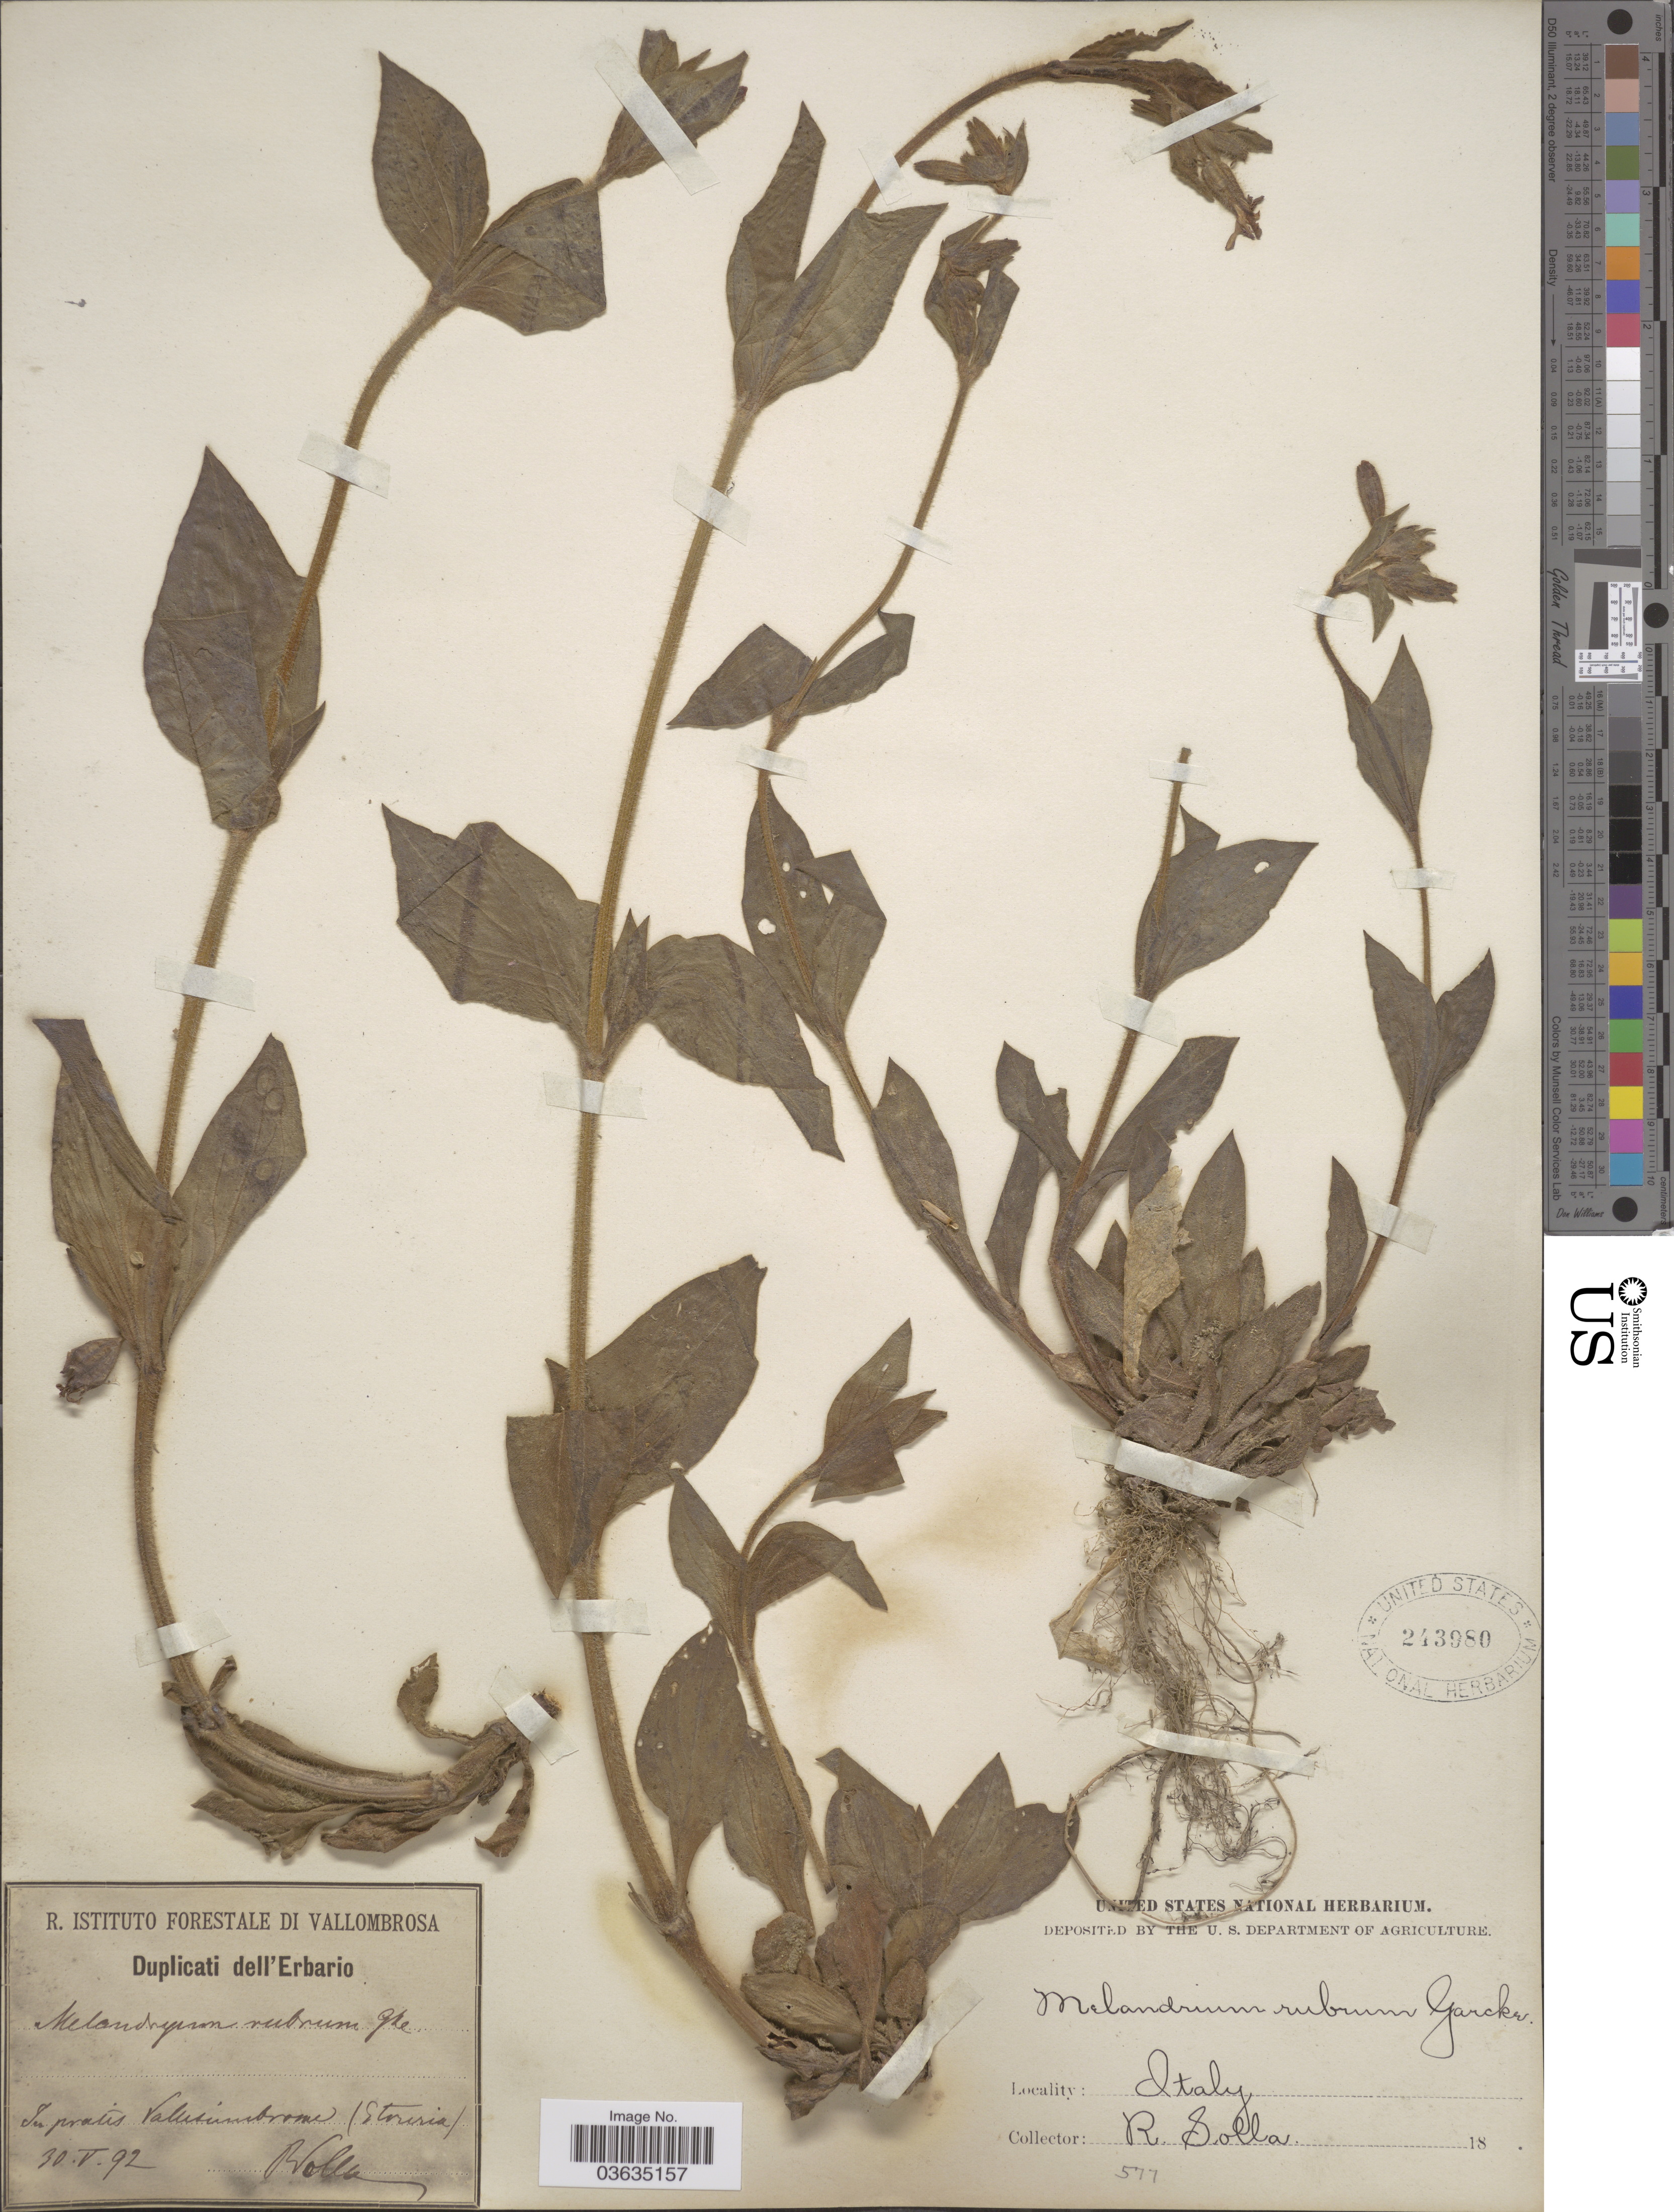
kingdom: Plantae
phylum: Tracheophyta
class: Magnoliopsida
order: Caryophyllales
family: Caryophyllaceae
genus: Silene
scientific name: Silene dioica subsp. dioica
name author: (L.) Clairv.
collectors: R. Solla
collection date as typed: Transcribed d/m/y: 30/5/92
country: Italy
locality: In pratis Valusuimbrome (Etruria).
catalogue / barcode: US 243980